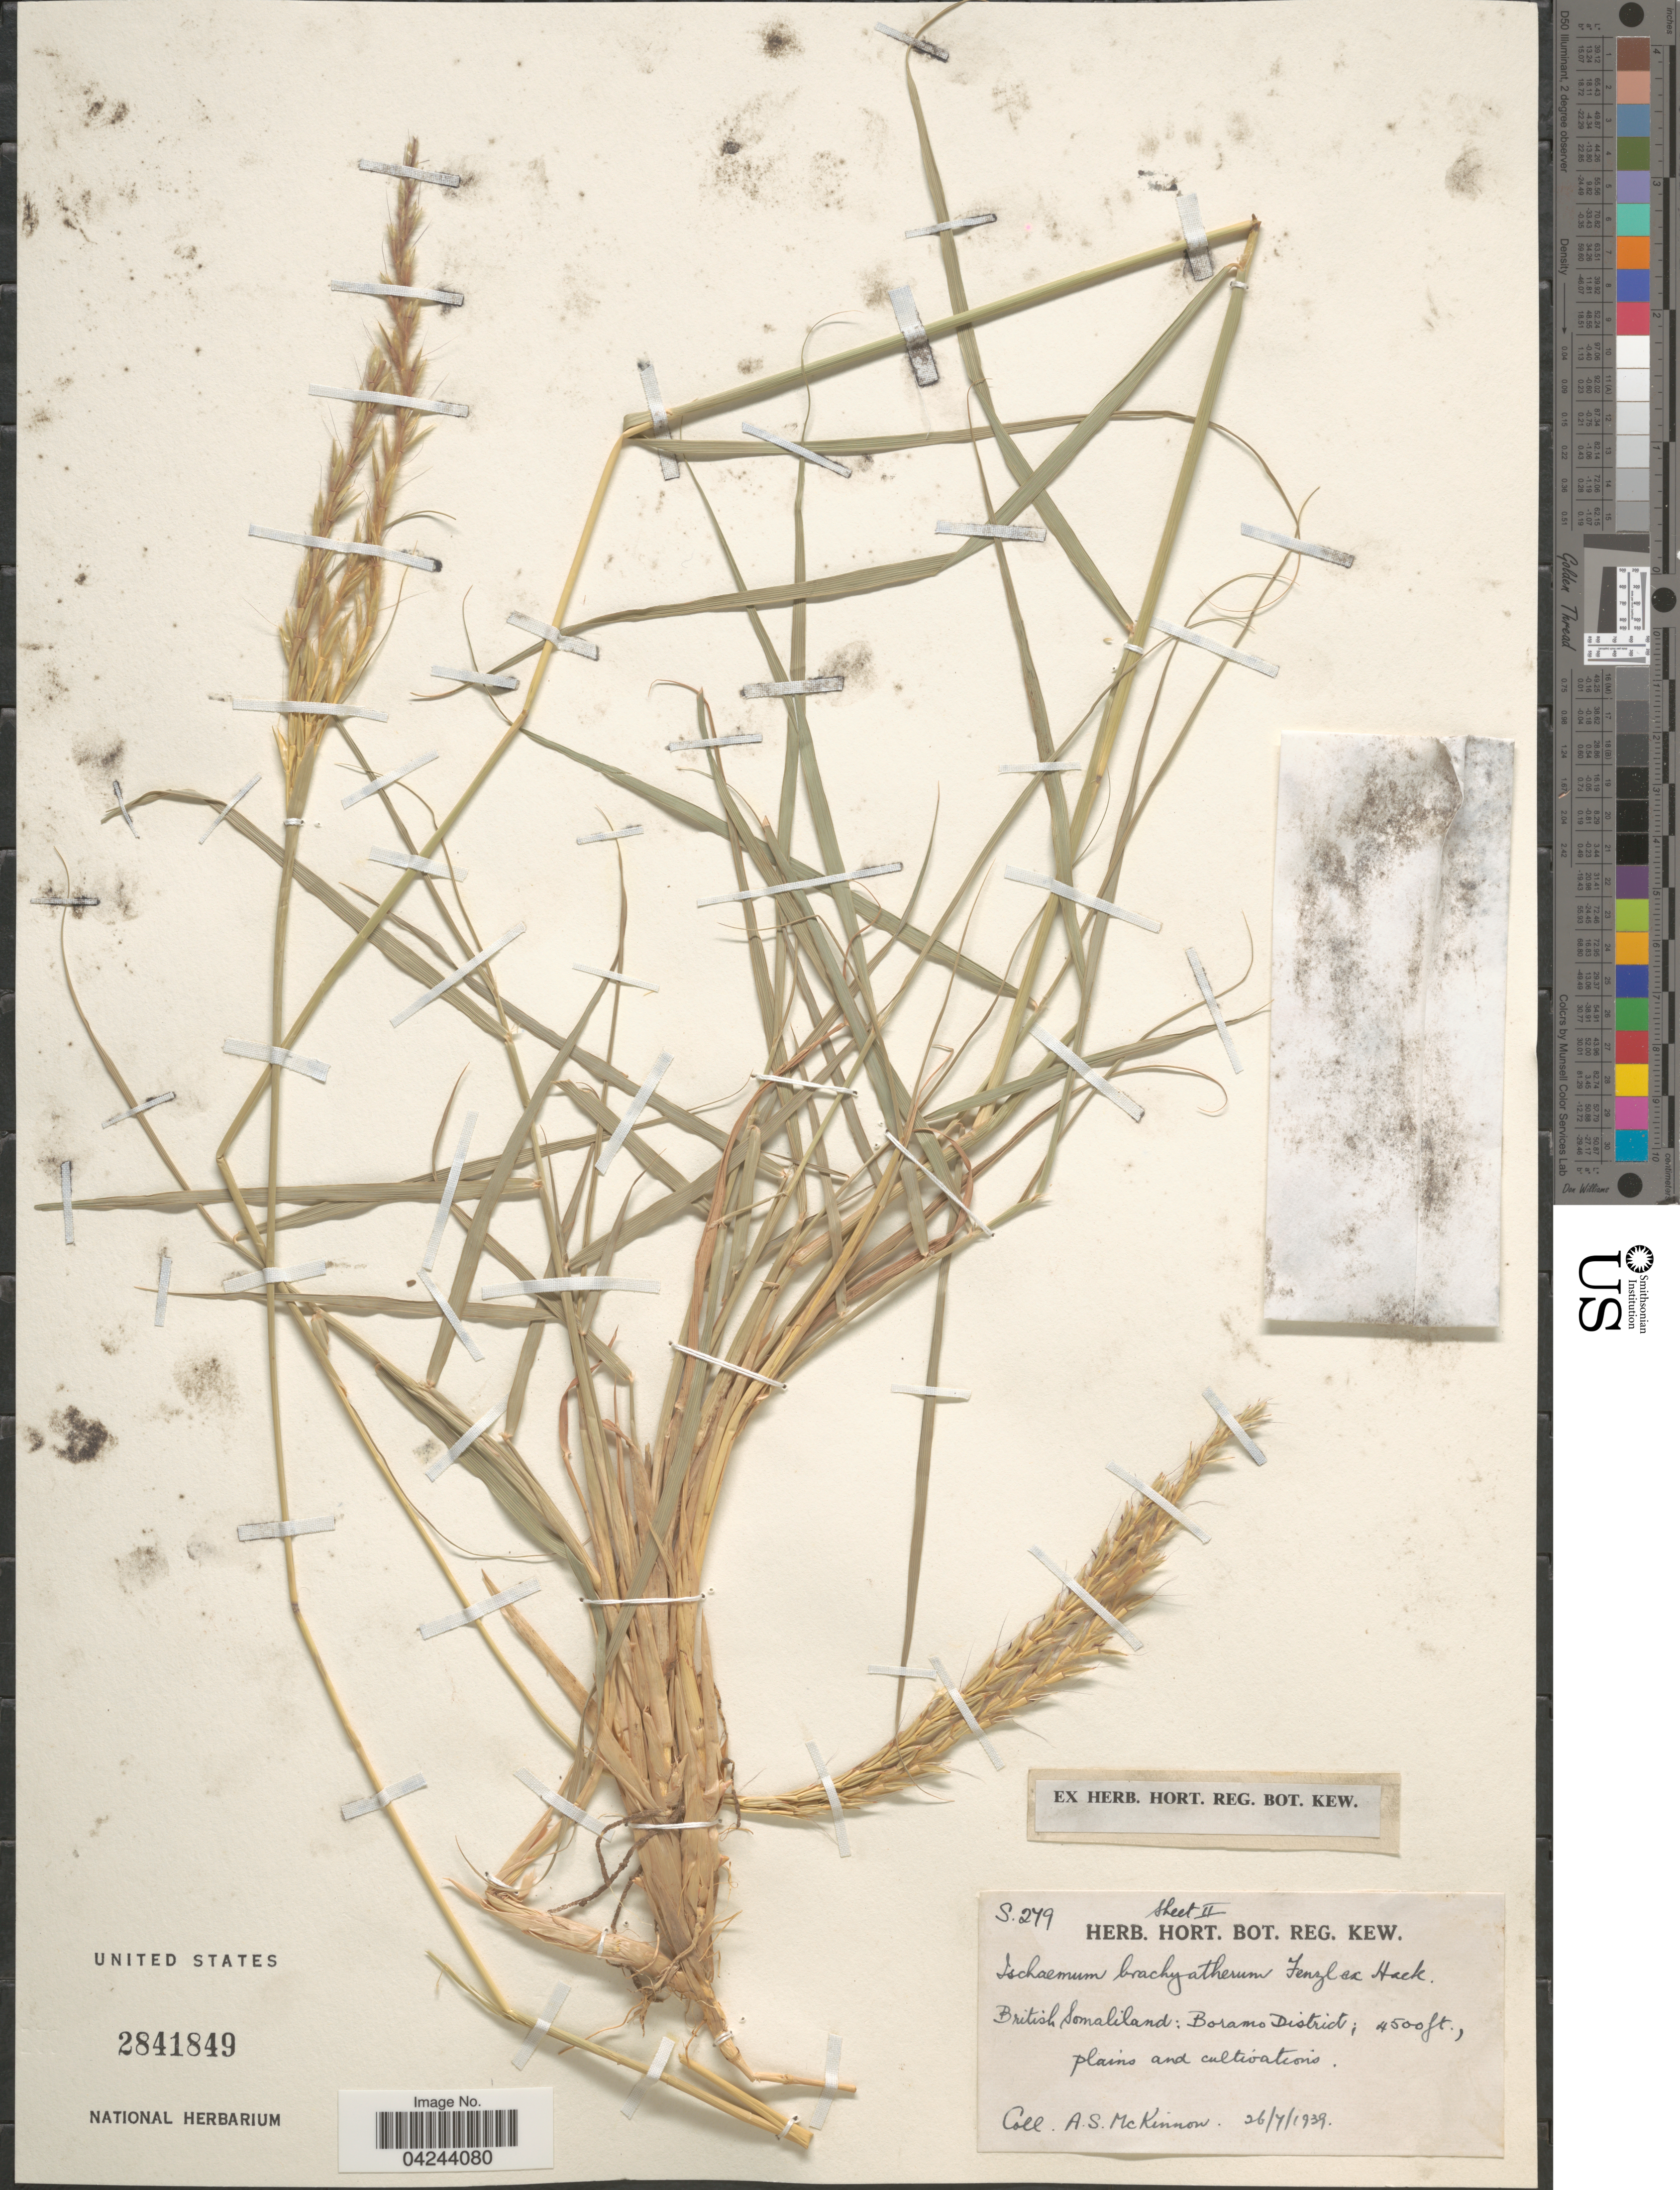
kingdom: Plantae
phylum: Tracheophyta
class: Liliopsida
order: Poales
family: Poaceae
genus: Ischaemum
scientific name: Ischaemum afrum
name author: (J.F. Gmel.) Dandy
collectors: A. McKinnow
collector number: S279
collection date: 1939-07-26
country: Somalia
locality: British Somaliland: Boramo District.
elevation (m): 1372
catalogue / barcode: US 2841849